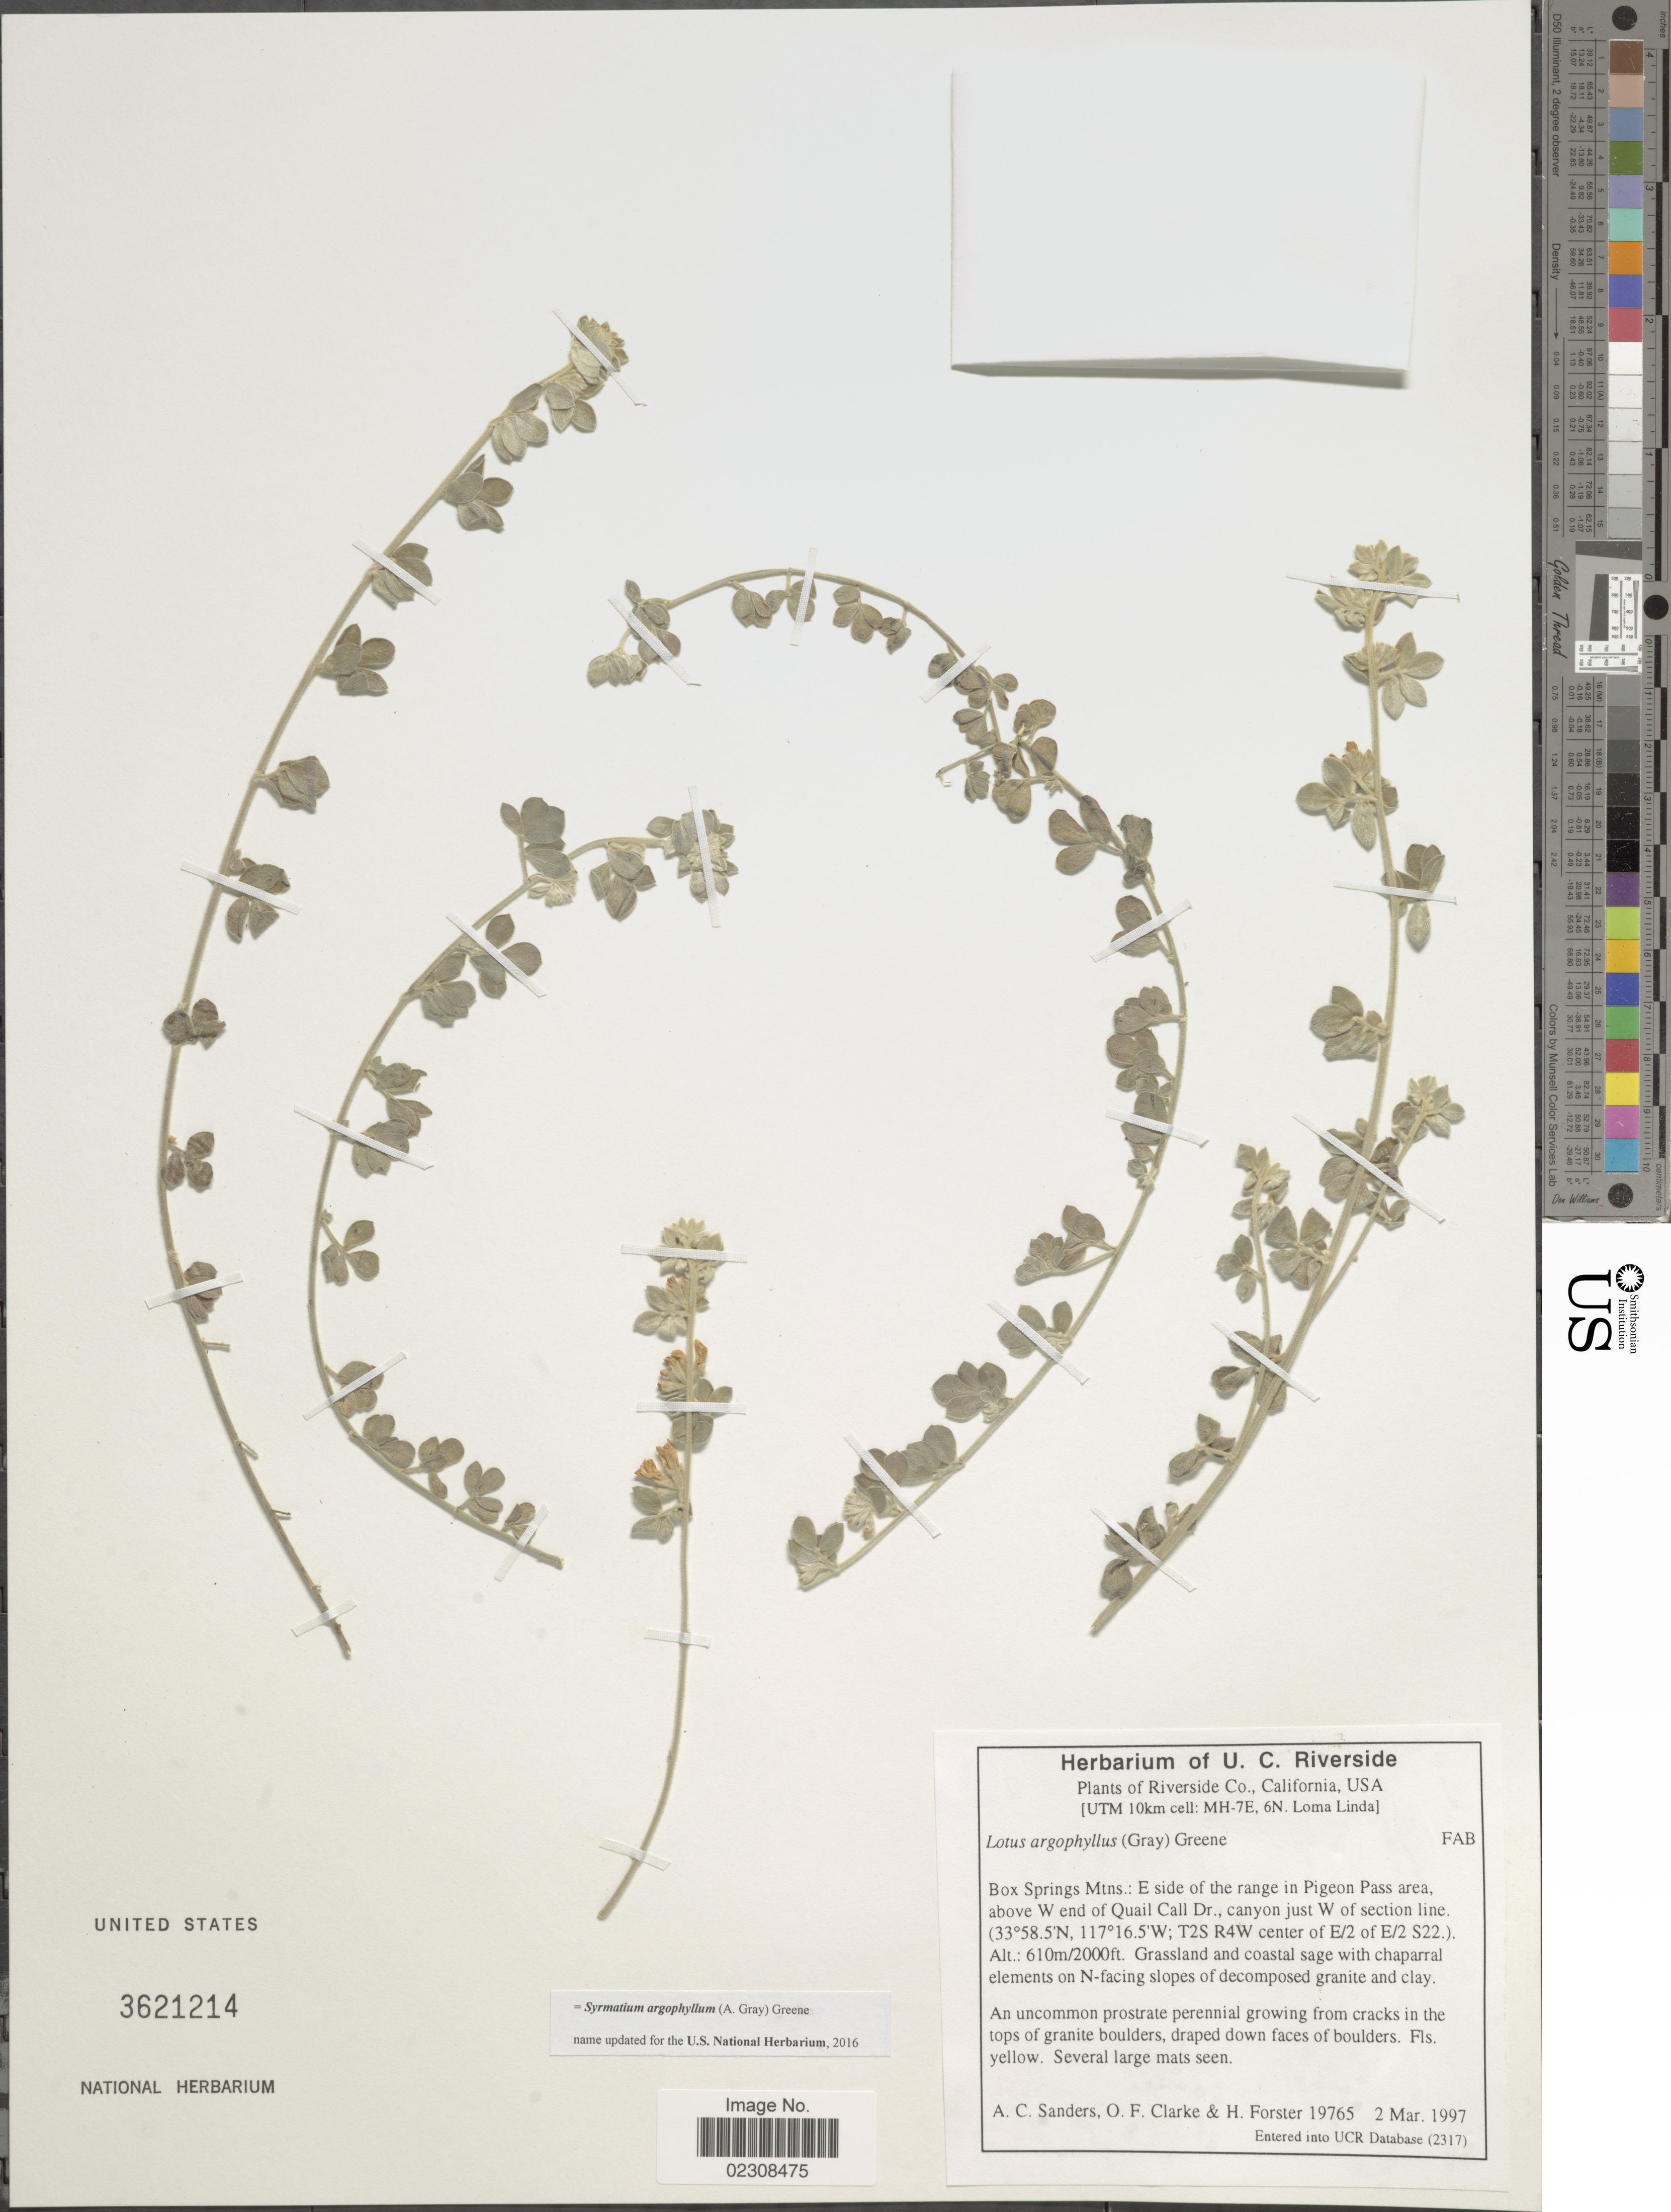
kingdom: Plantae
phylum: Tracheophyta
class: Magnoliopsida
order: Fabales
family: Fabaceae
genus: Syrmatium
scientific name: Syrmatium argophyllum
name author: (A. Gray) Greene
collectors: A. Sanders, O. F. Clarke & H. Forster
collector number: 19765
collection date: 1997-03-02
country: United States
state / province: California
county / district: Riverside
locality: Riverside Co (UTM 10km cell: MH-7E, Loma Linda) Box Springs Mtns: E side of the range in Pigeon Pass area, above W end of Quail Call Dr., canyon just W of section line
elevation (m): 610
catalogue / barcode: US 3621214